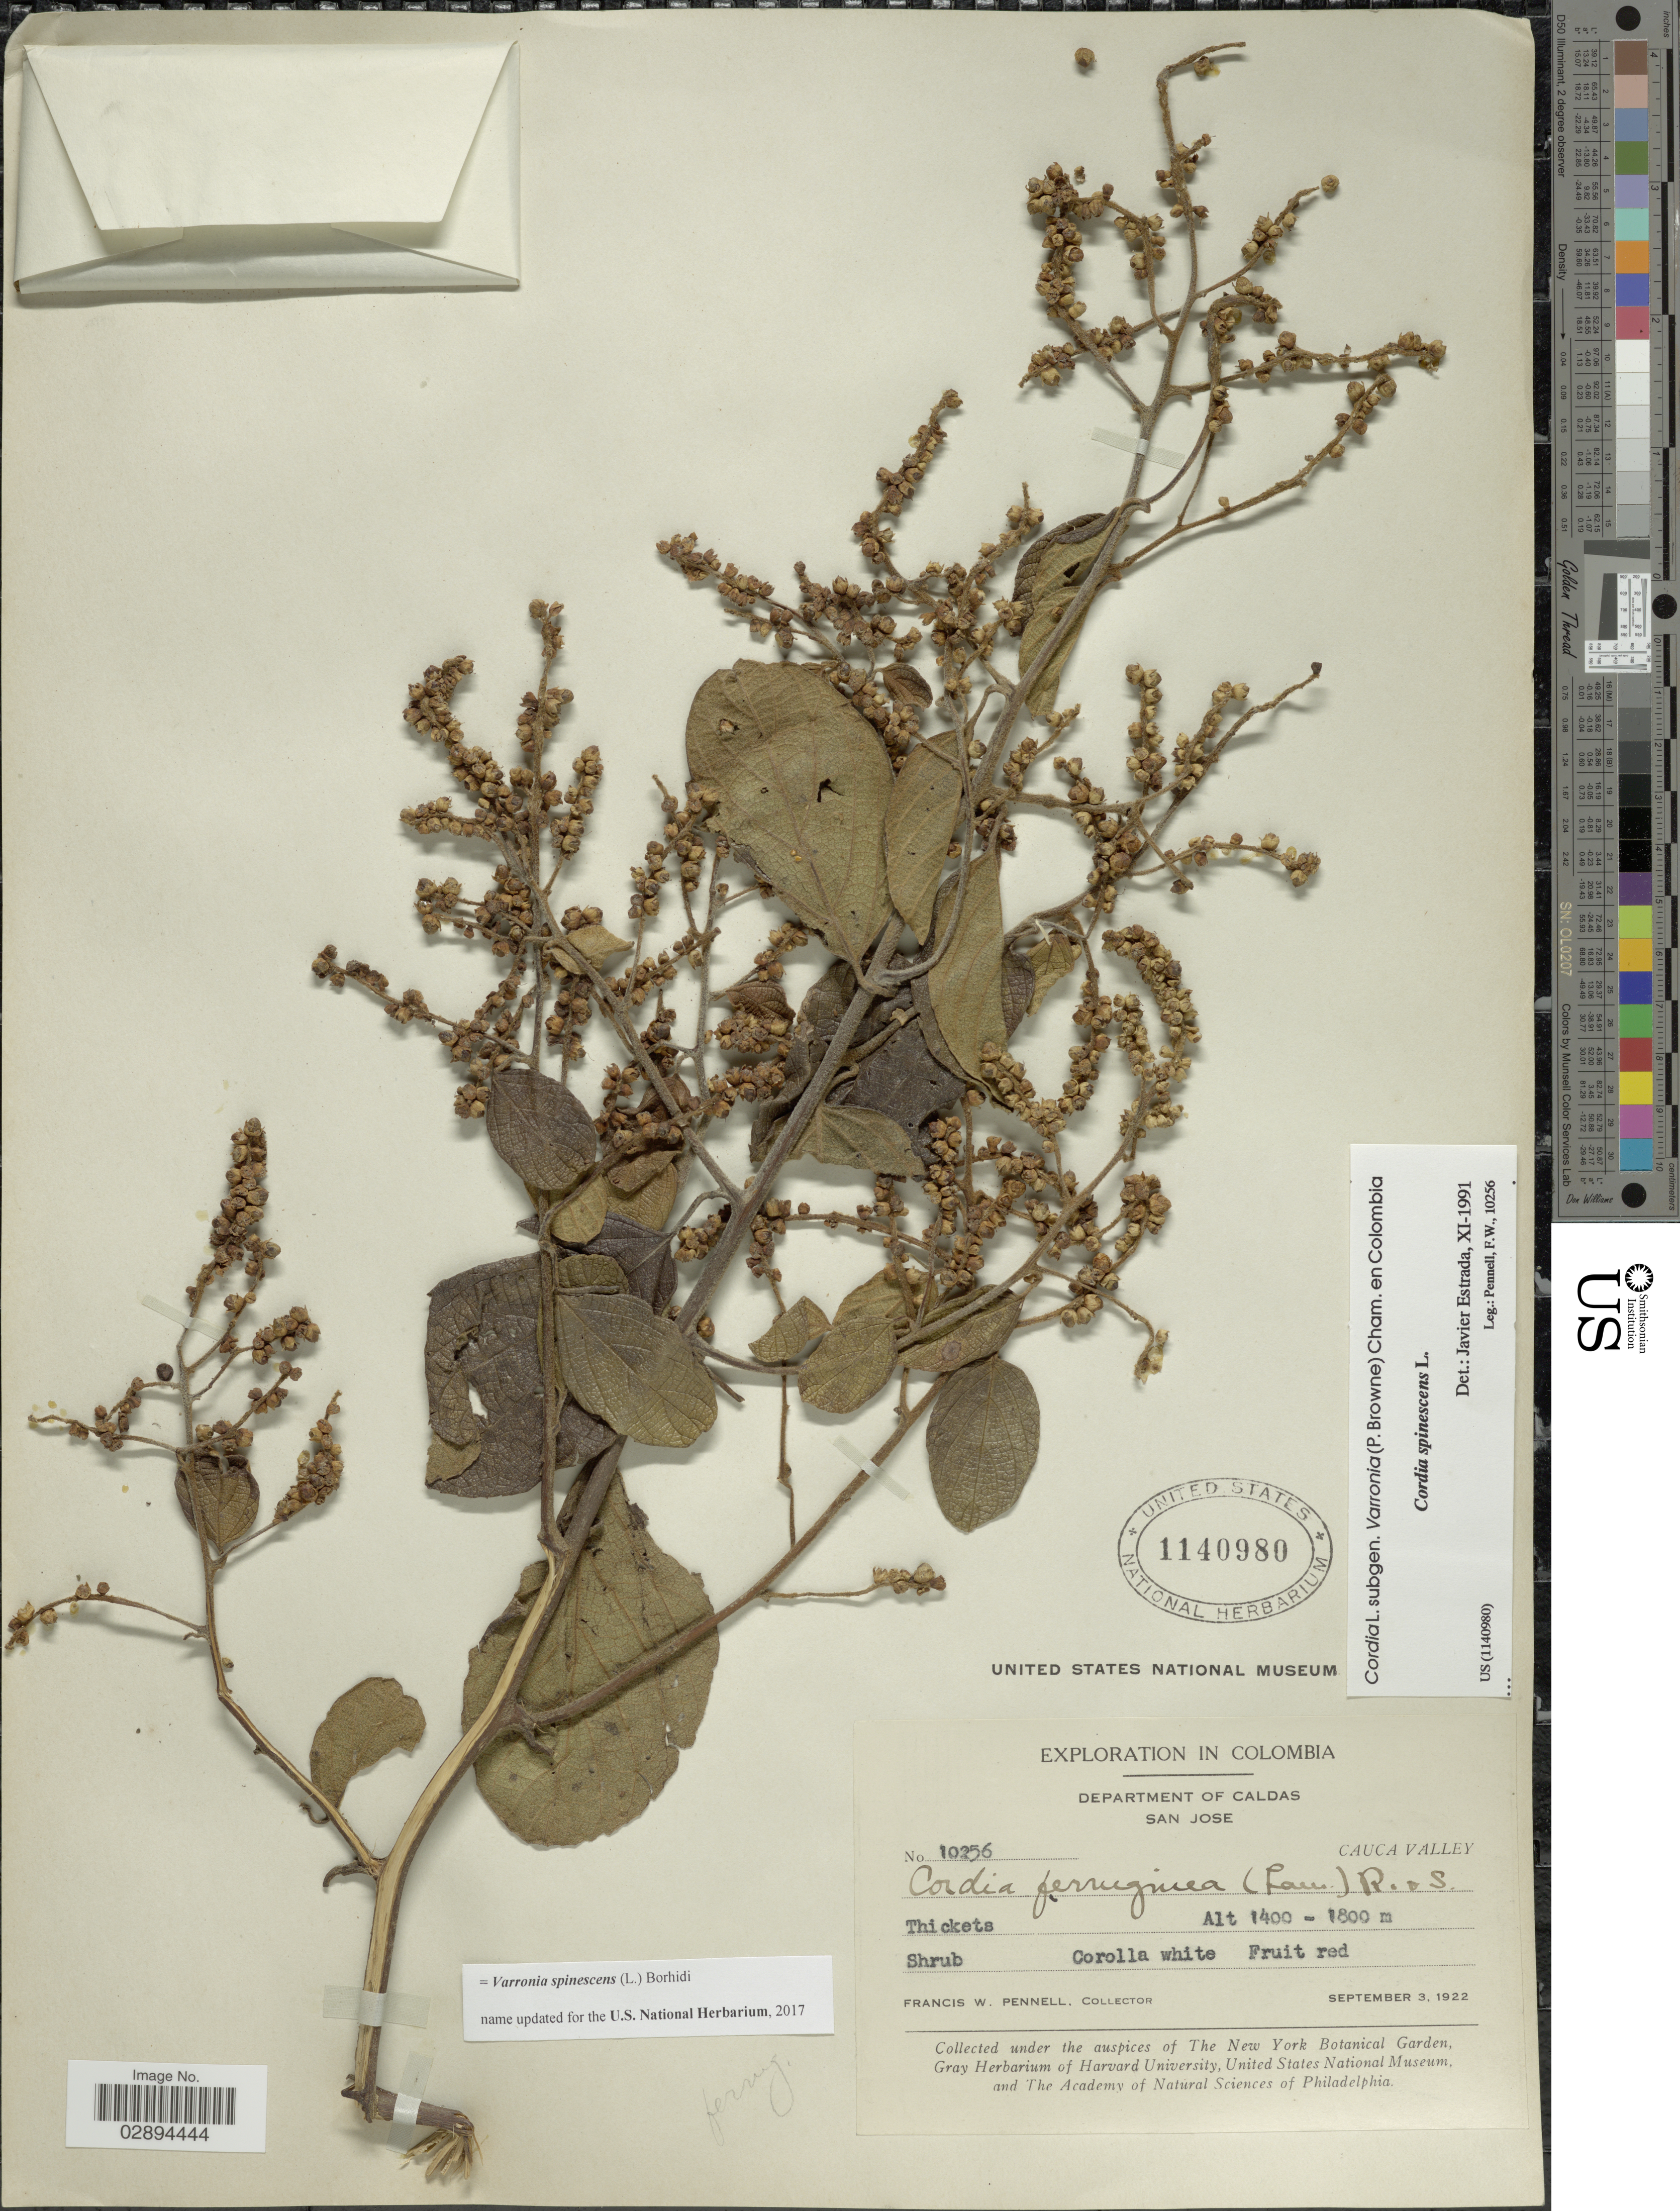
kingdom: Plantae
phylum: Tracheophyta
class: Magnoliopsida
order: Boraginales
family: Cordiaceae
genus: Varronia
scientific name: Varronia spinescens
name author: (L.) Borhidi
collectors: F. W. Pennell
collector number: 10256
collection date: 1922-09-03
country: Colombia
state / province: Caldas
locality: Department of Caldas. San Jose. Cauca Valley.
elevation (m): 1400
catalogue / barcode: US 1140980